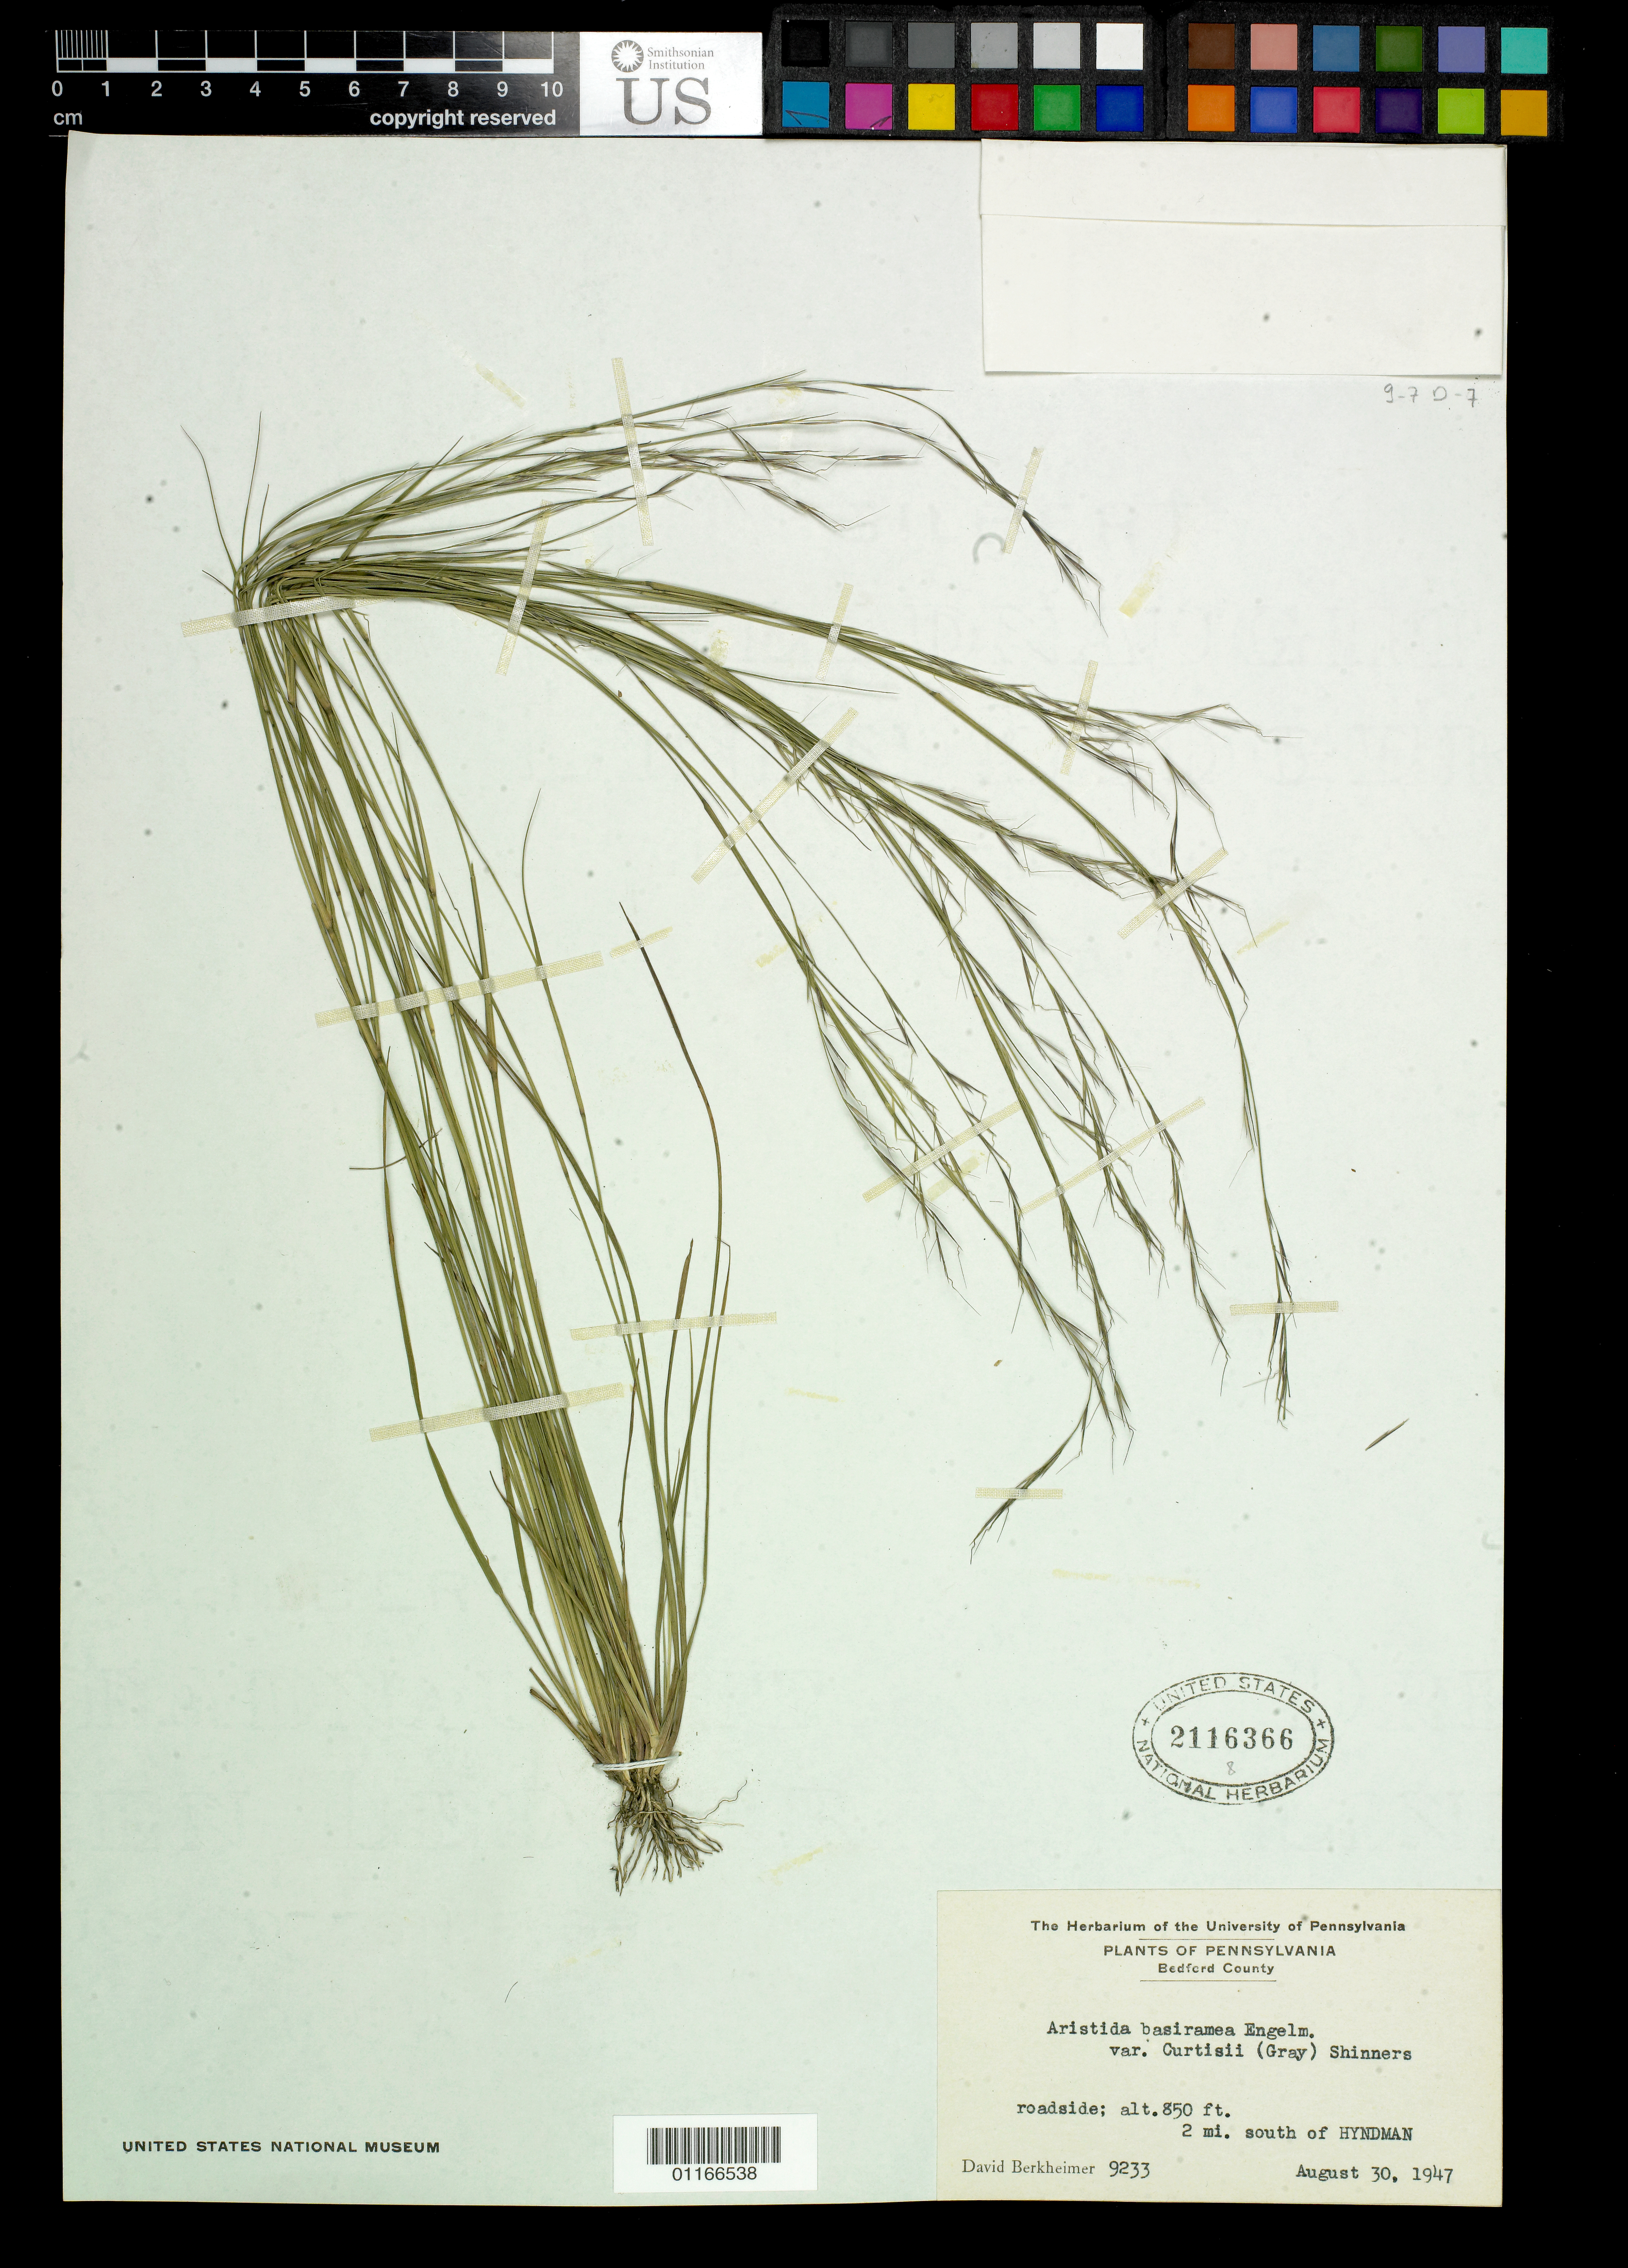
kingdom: Plantae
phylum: Tracheophyta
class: Liliopsida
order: Poales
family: Poaceae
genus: Aristida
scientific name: Aristida dichotoma var. curtisii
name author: A. Gray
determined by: Poaceae Reorganization Project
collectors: D. Berkheimer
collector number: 9233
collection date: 1947-08-30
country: United States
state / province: Pennsylvania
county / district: Bedford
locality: roadside; alt. 850 ft, 2 miles south of Hyndman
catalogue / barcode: US 2116366